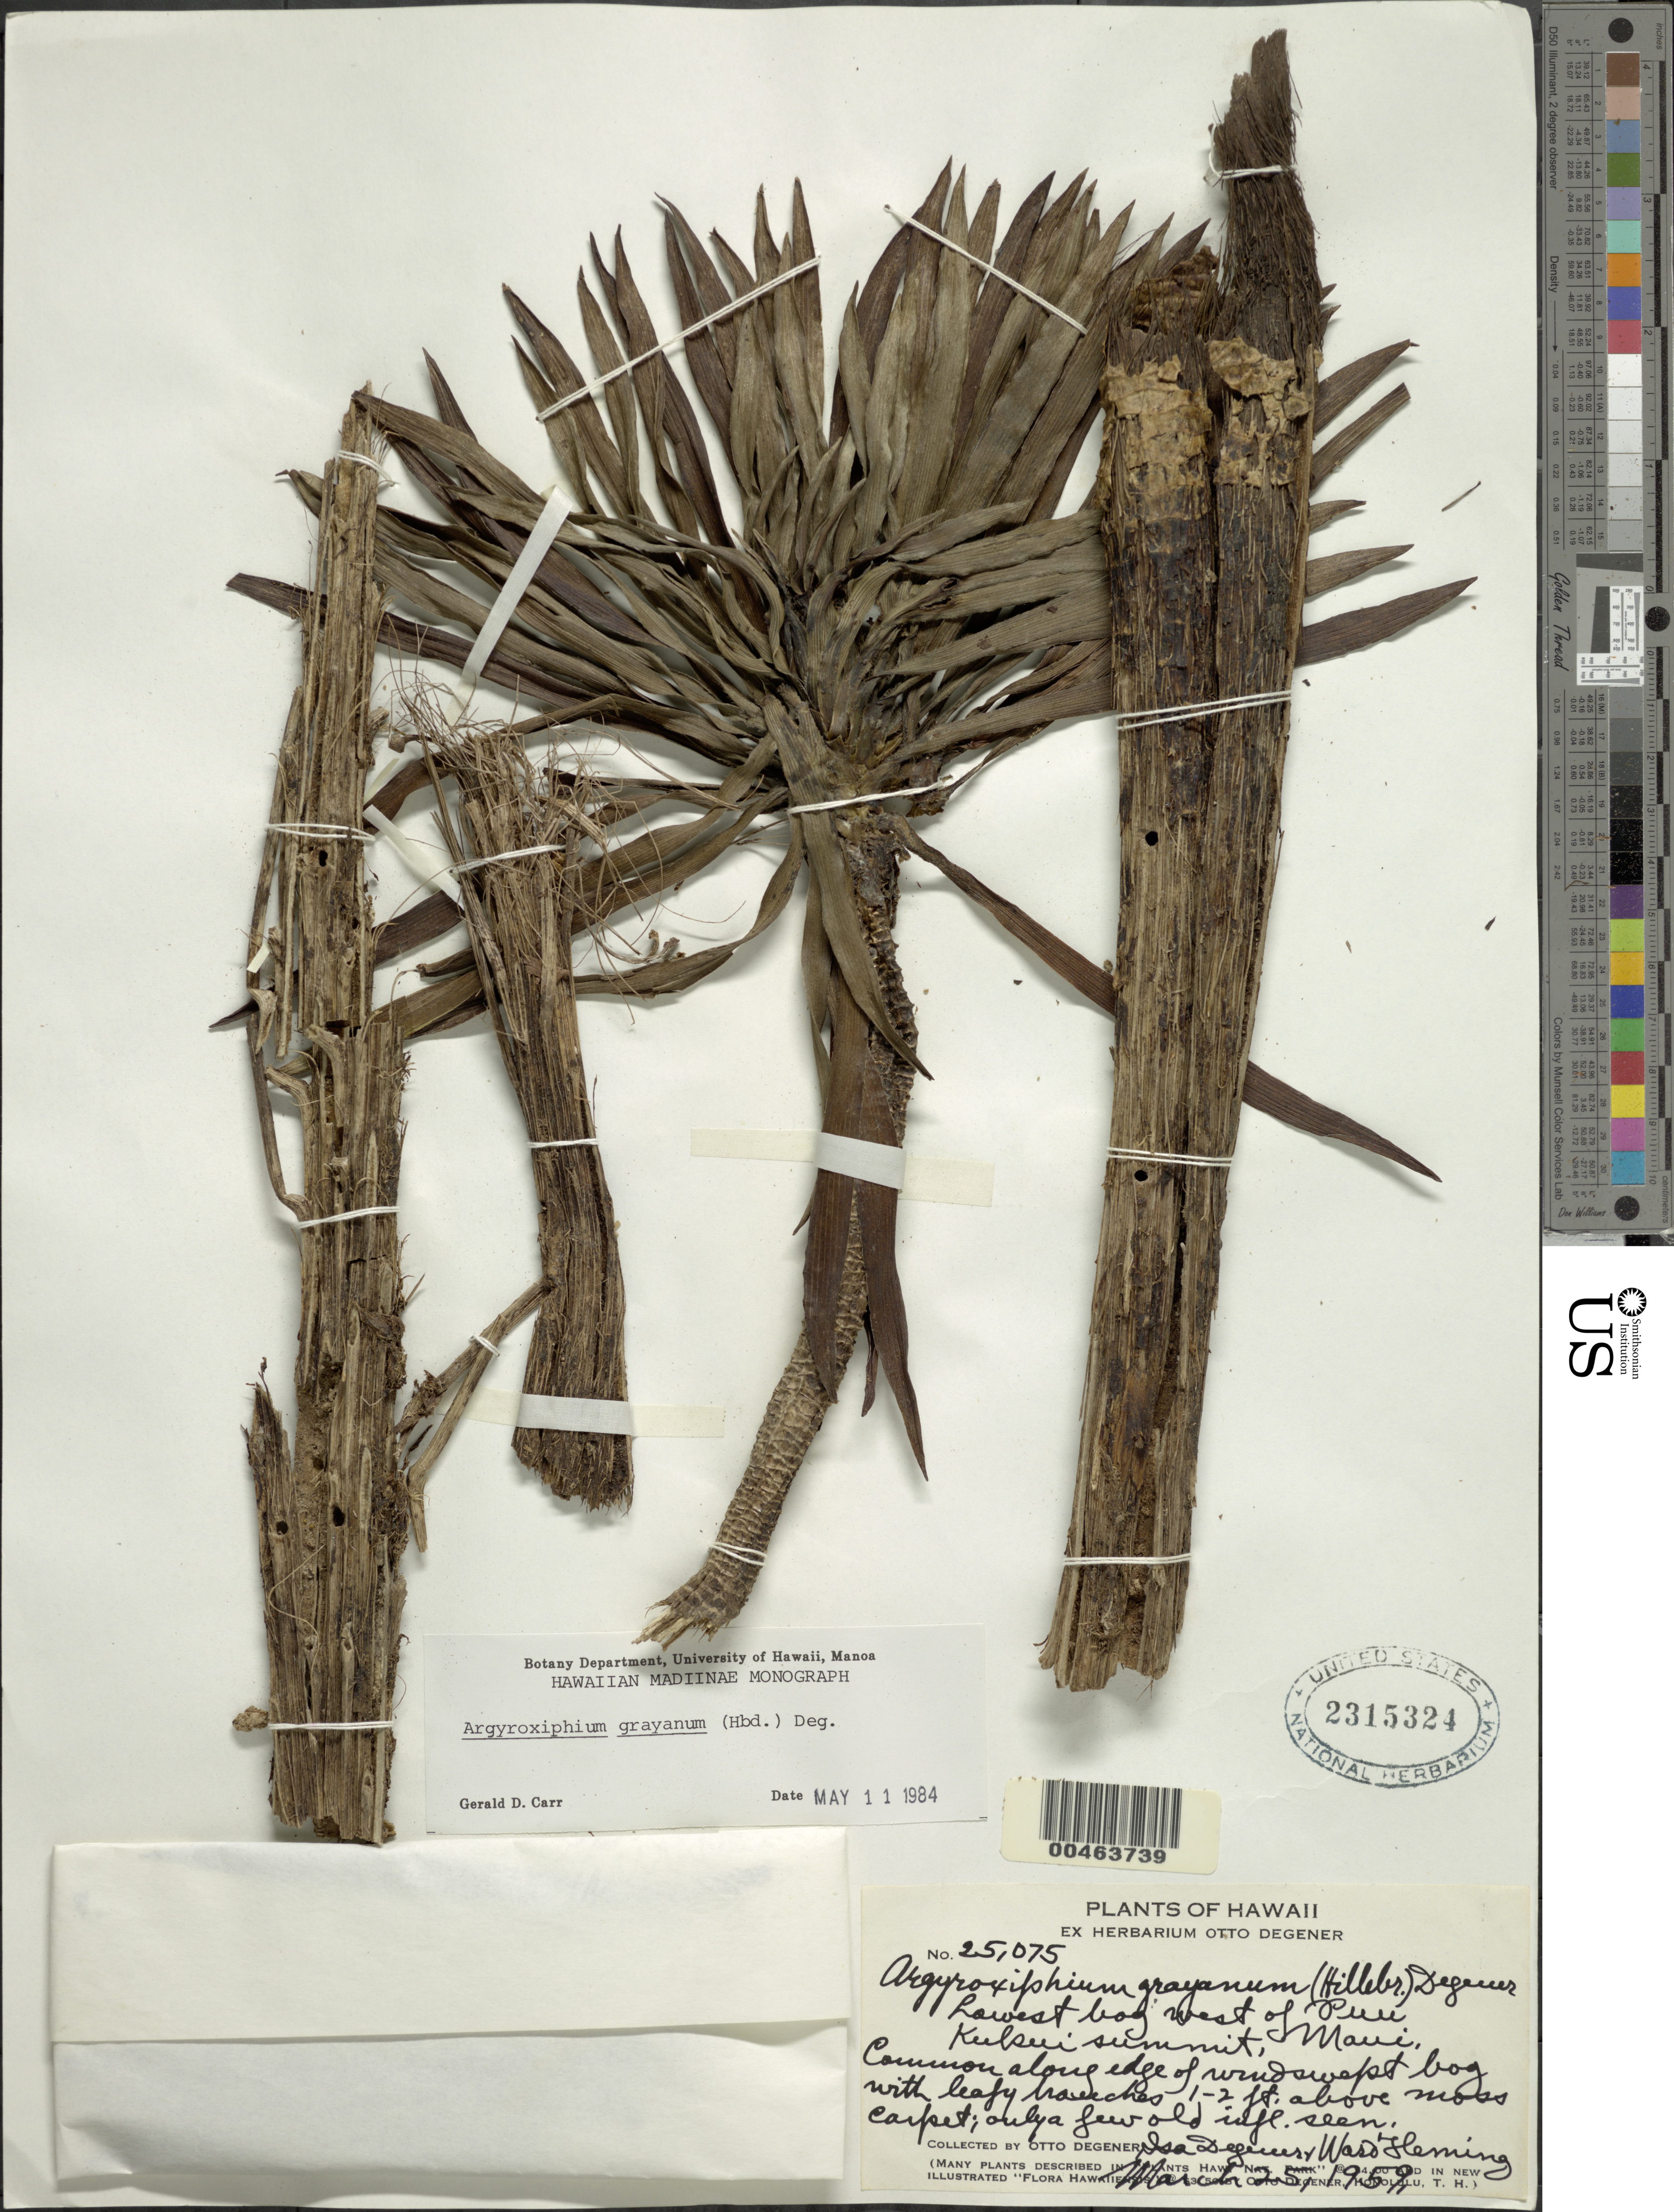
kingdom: Plantae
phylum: Tracheophyta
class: Magnoliopsida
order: Asterales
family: Asteraceae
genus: Argyroxiphium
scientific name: Argyroxiphium grayanum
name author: (Hillebr.) O. Deg.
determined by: Carr, G. D.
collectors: O. Degener, I. Degener & W. Fleming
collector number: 25075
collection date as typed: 25 Mar 1959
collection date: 1959-03-25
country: United States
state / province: Hawaii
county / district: Maui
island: Maui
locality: Lowest bog west of Puu Kukui summit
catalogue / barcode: US 2315324